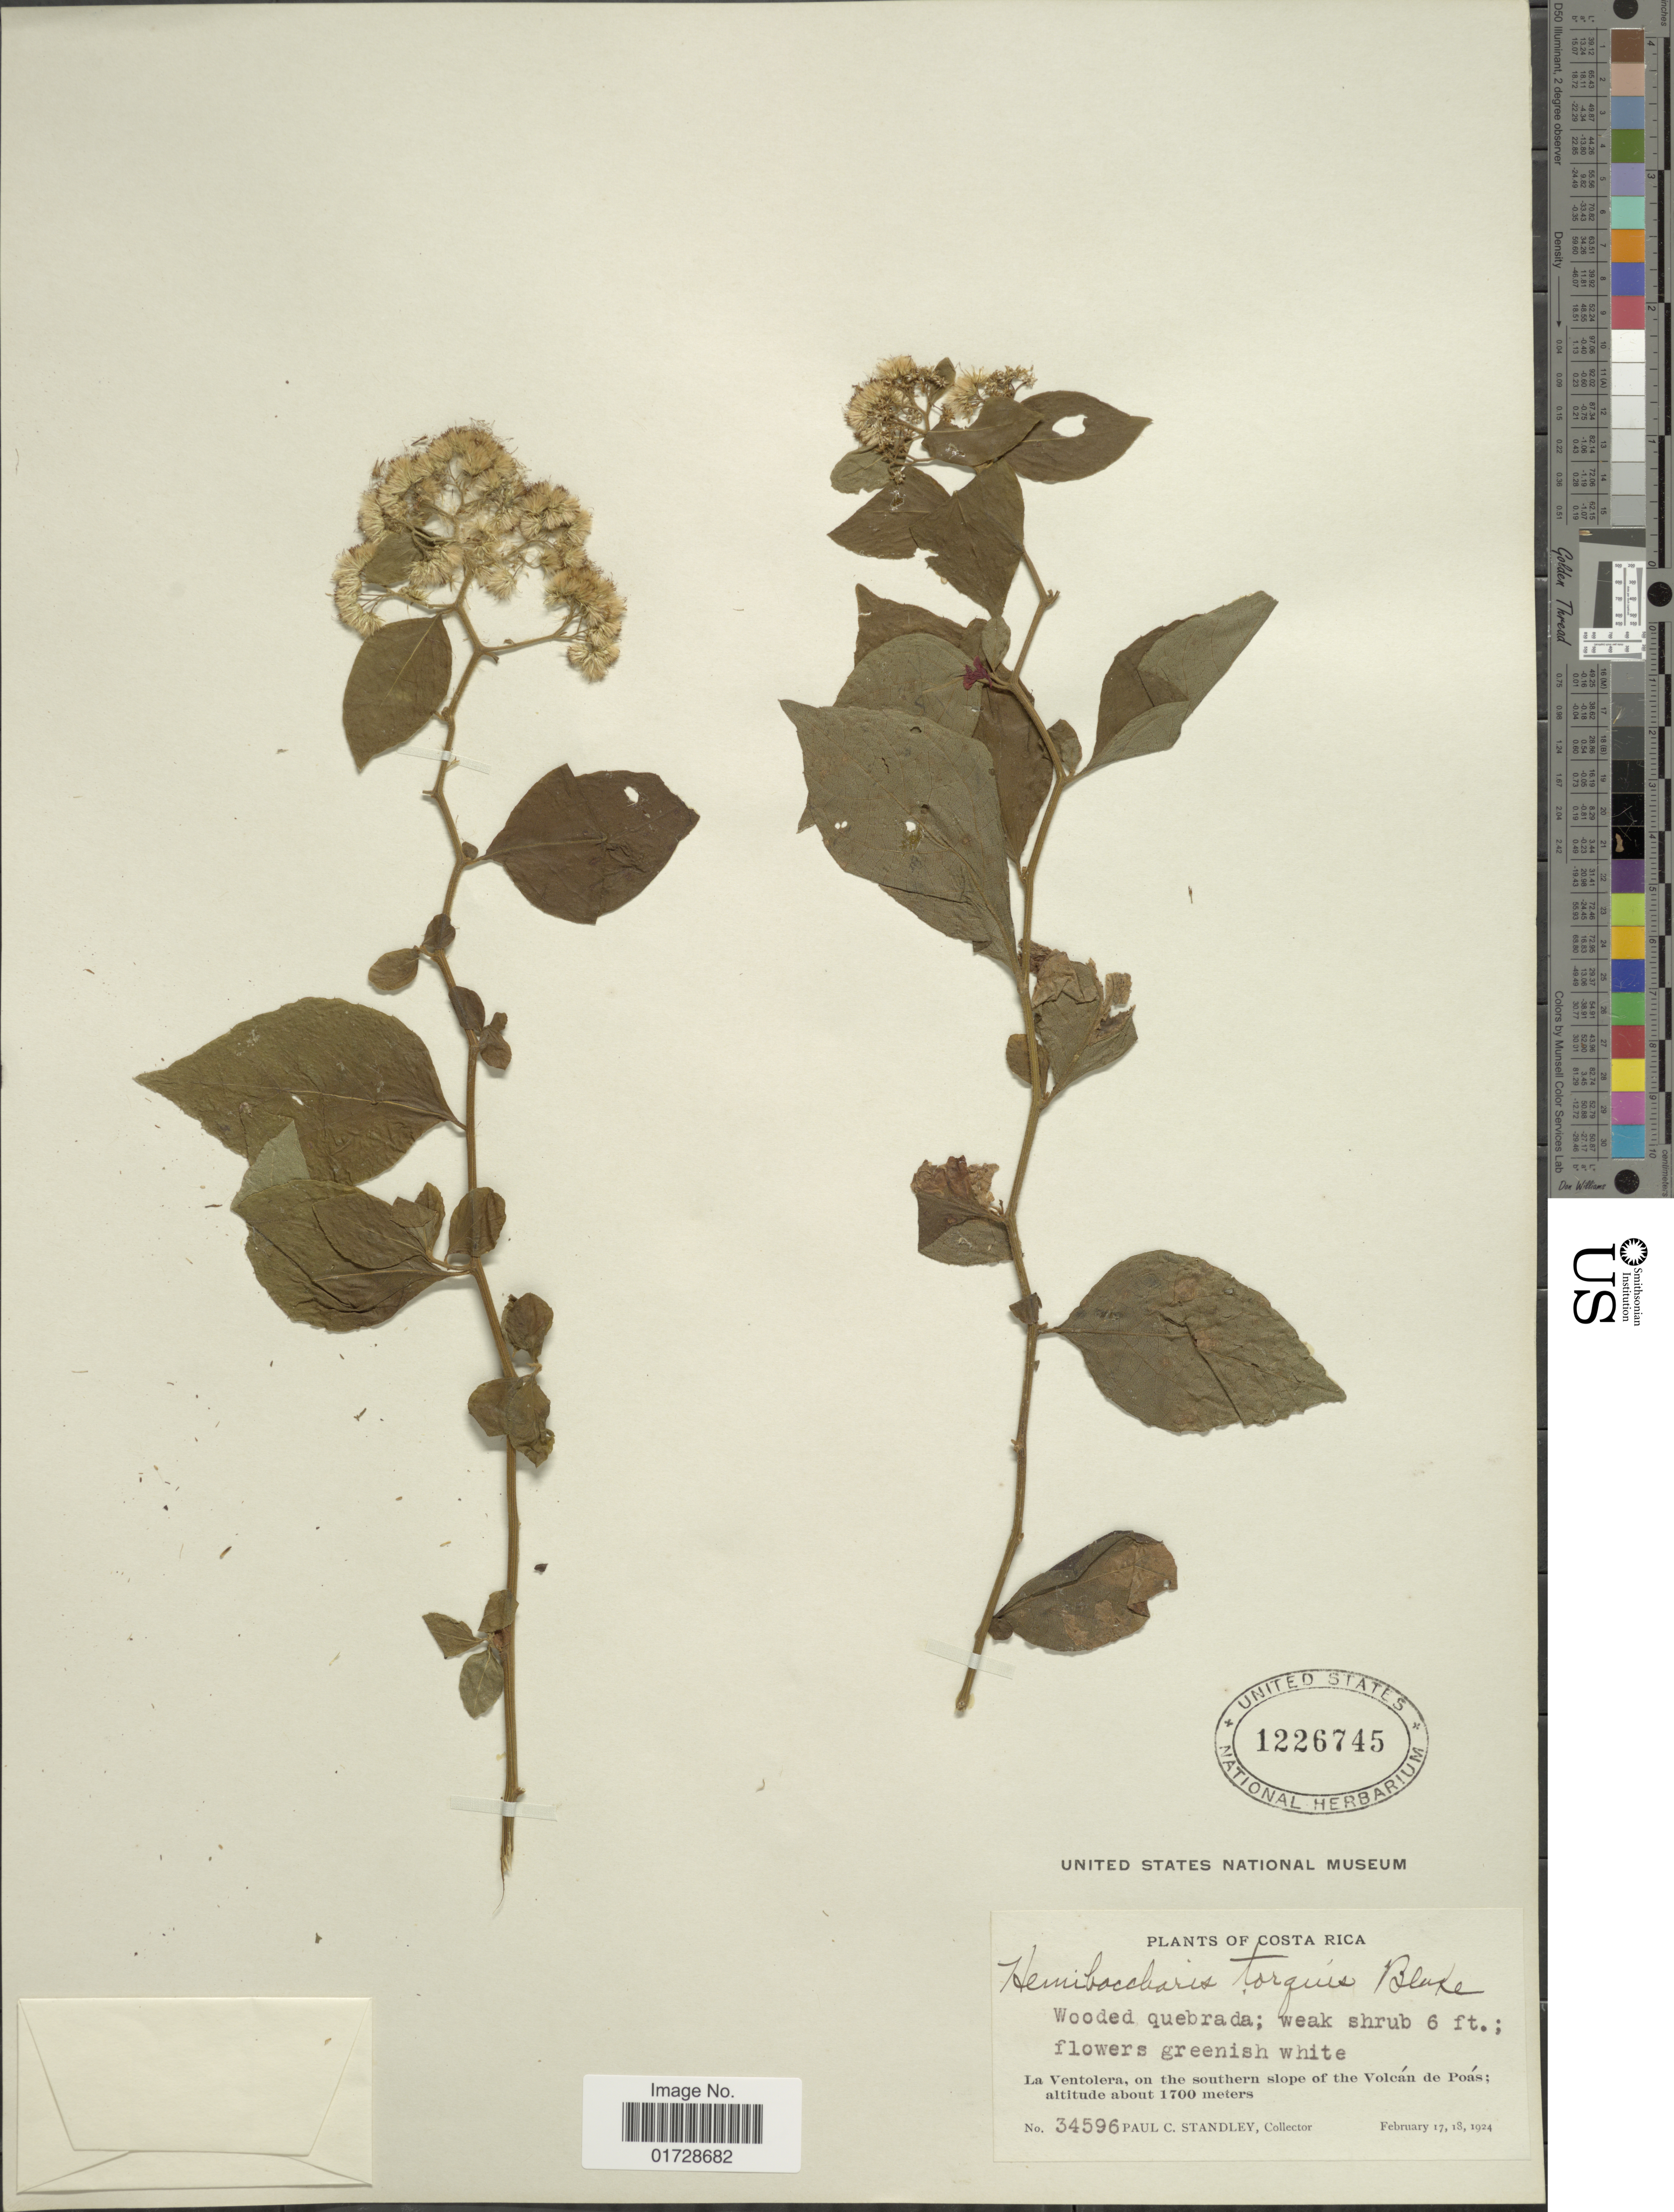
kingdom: Plantae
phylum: Tracheophyta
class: Magnoliopsida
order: Asterales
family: Asteraceae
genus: Archibaccharis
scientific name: Archibaccharis schiedeana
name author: (Benth.) J.D. Jacks.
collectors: P. C. Standley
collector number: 34596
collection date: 1924-02-17/1924-02-18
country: Costa Rica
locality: La Ventolera, on the southern slope of the Volcan de Poas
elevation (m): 1700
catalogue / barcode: US 1226745